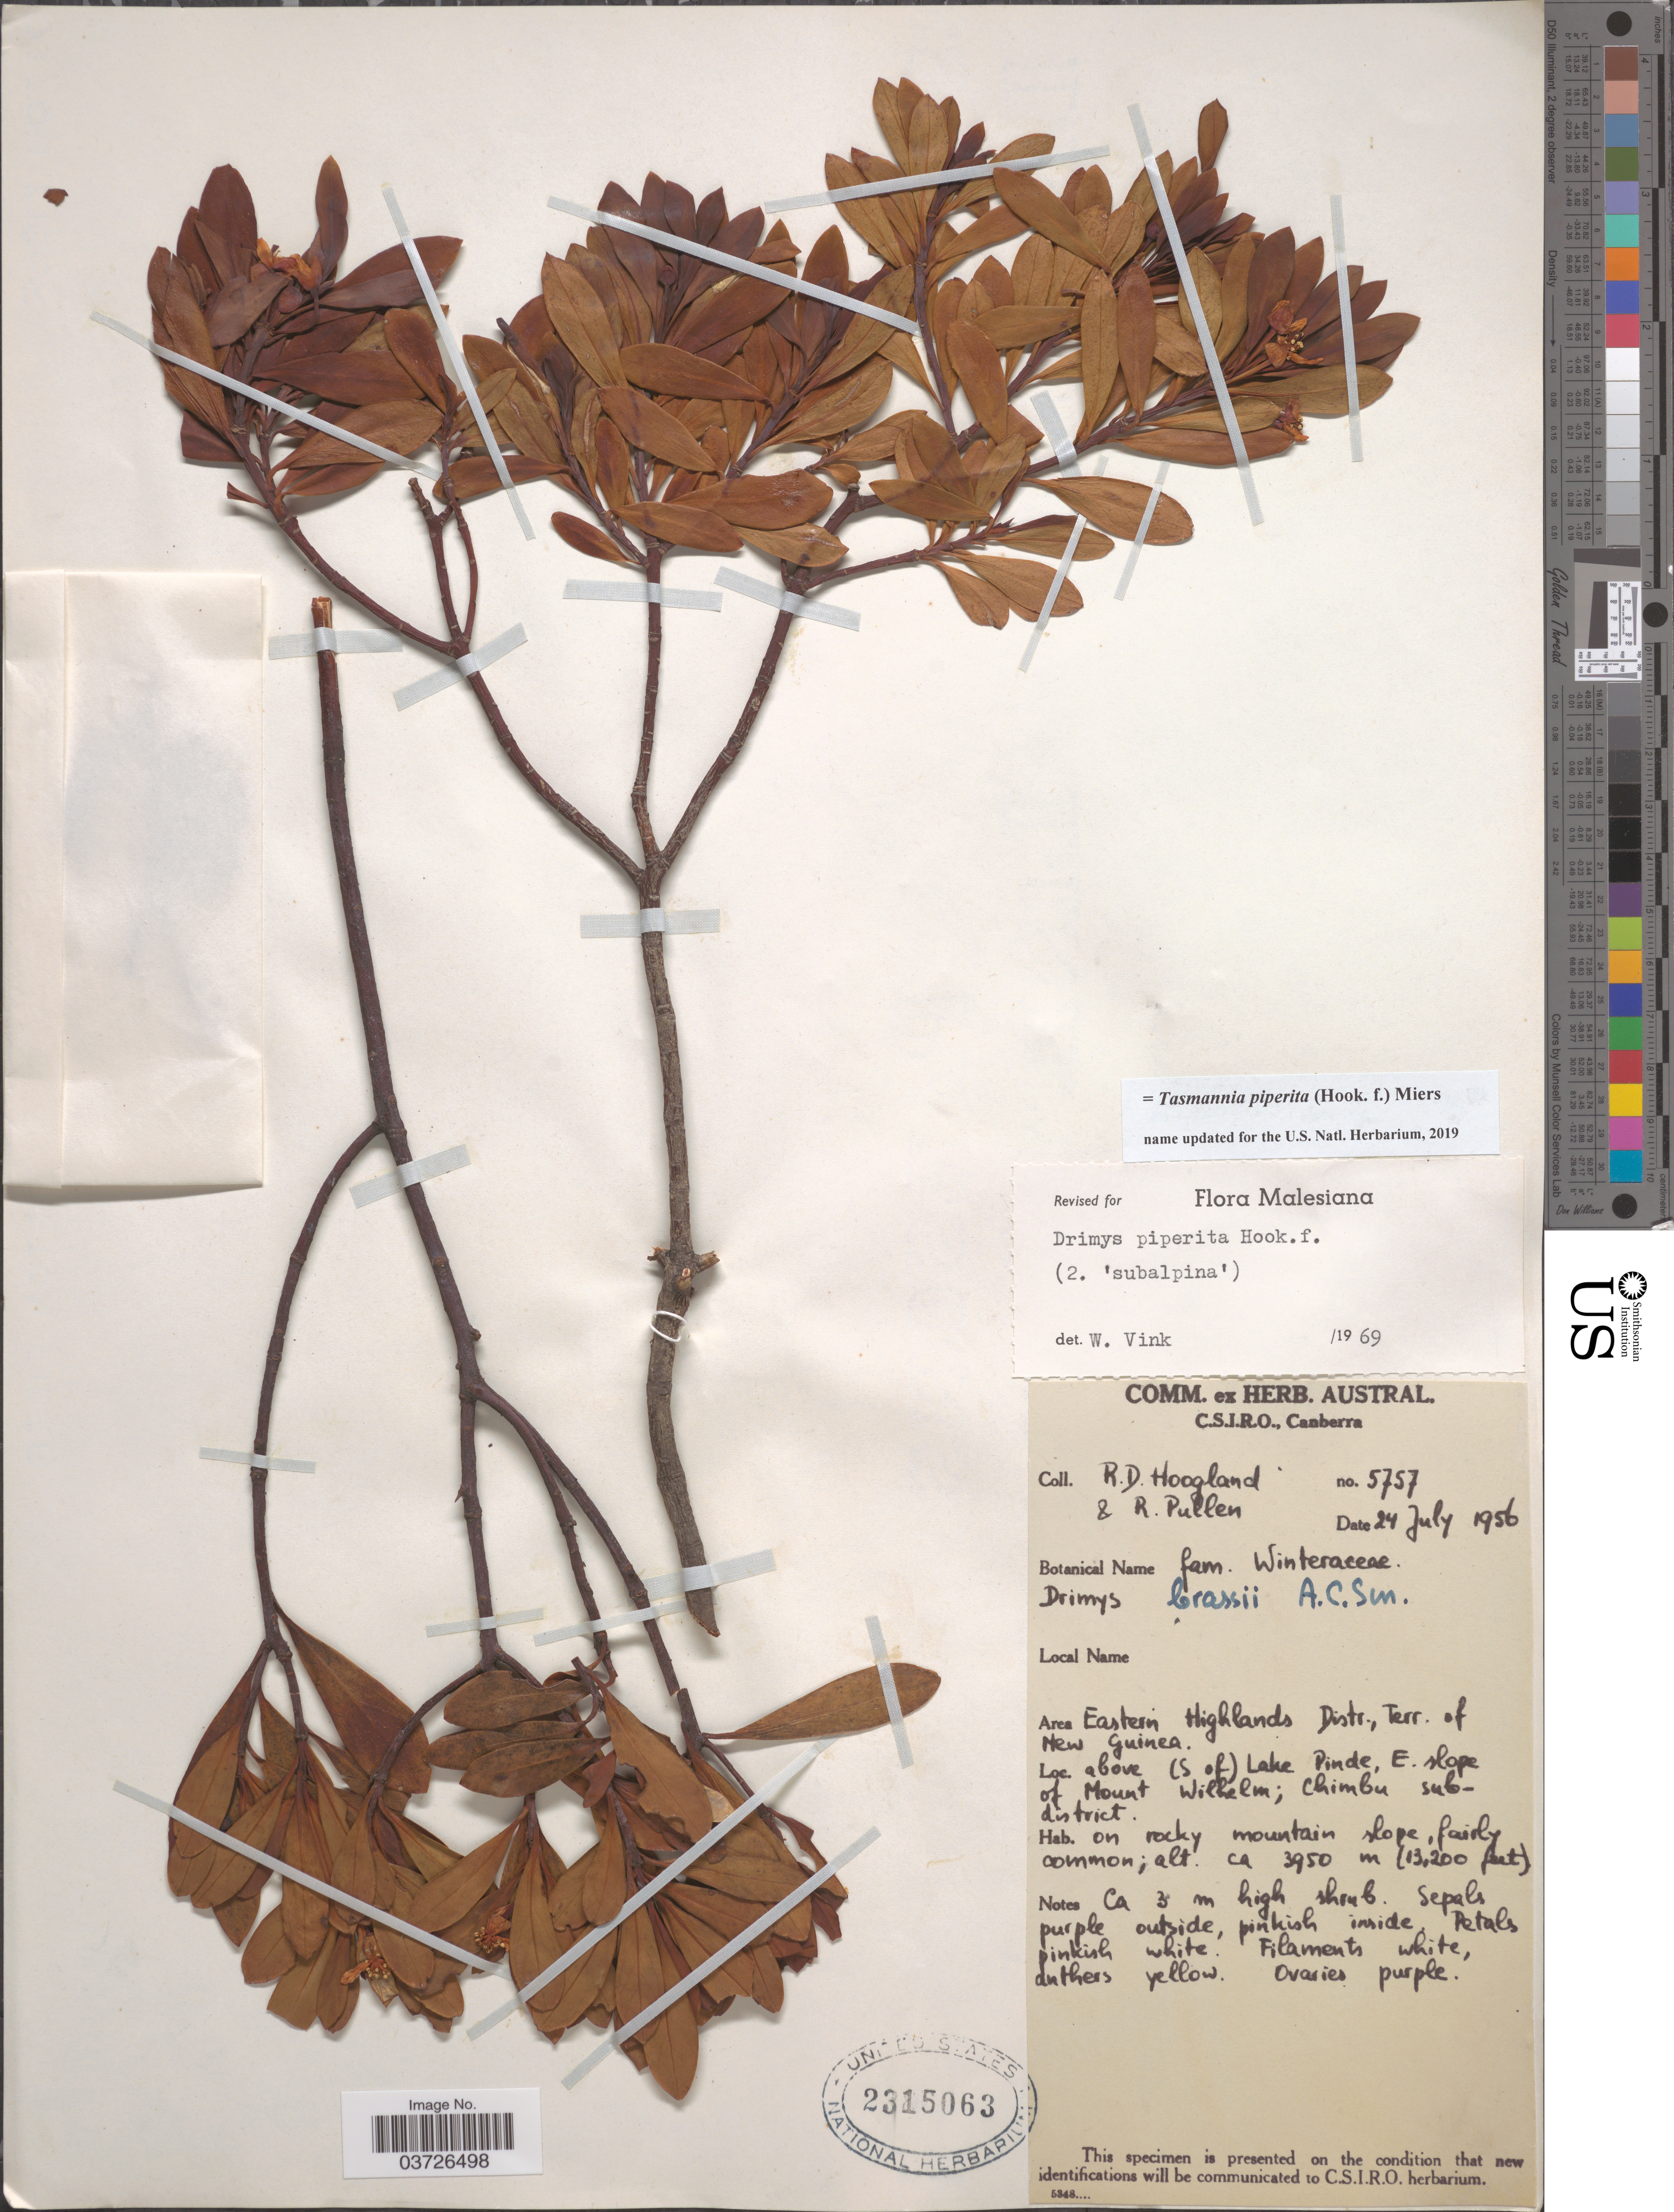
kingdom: Plantae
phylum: Tracheophyta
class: Magnoliopsida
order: Canellales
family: Winteraceae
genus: Tasmannia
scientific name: Tasmannia piperita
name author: (Hook. f.) Miers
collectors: R. D. Hoogland & R. Pullen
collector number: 5757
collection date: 1956-07-24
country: Papua New Guinea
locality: Area Eastern Highlands Distr., Terr. of New Guinea. Above (S of) Lake Pinde, E. slope of Mount Wilhelm; Chimbu subdistrict.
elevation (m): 4023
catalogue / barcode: US 2315063